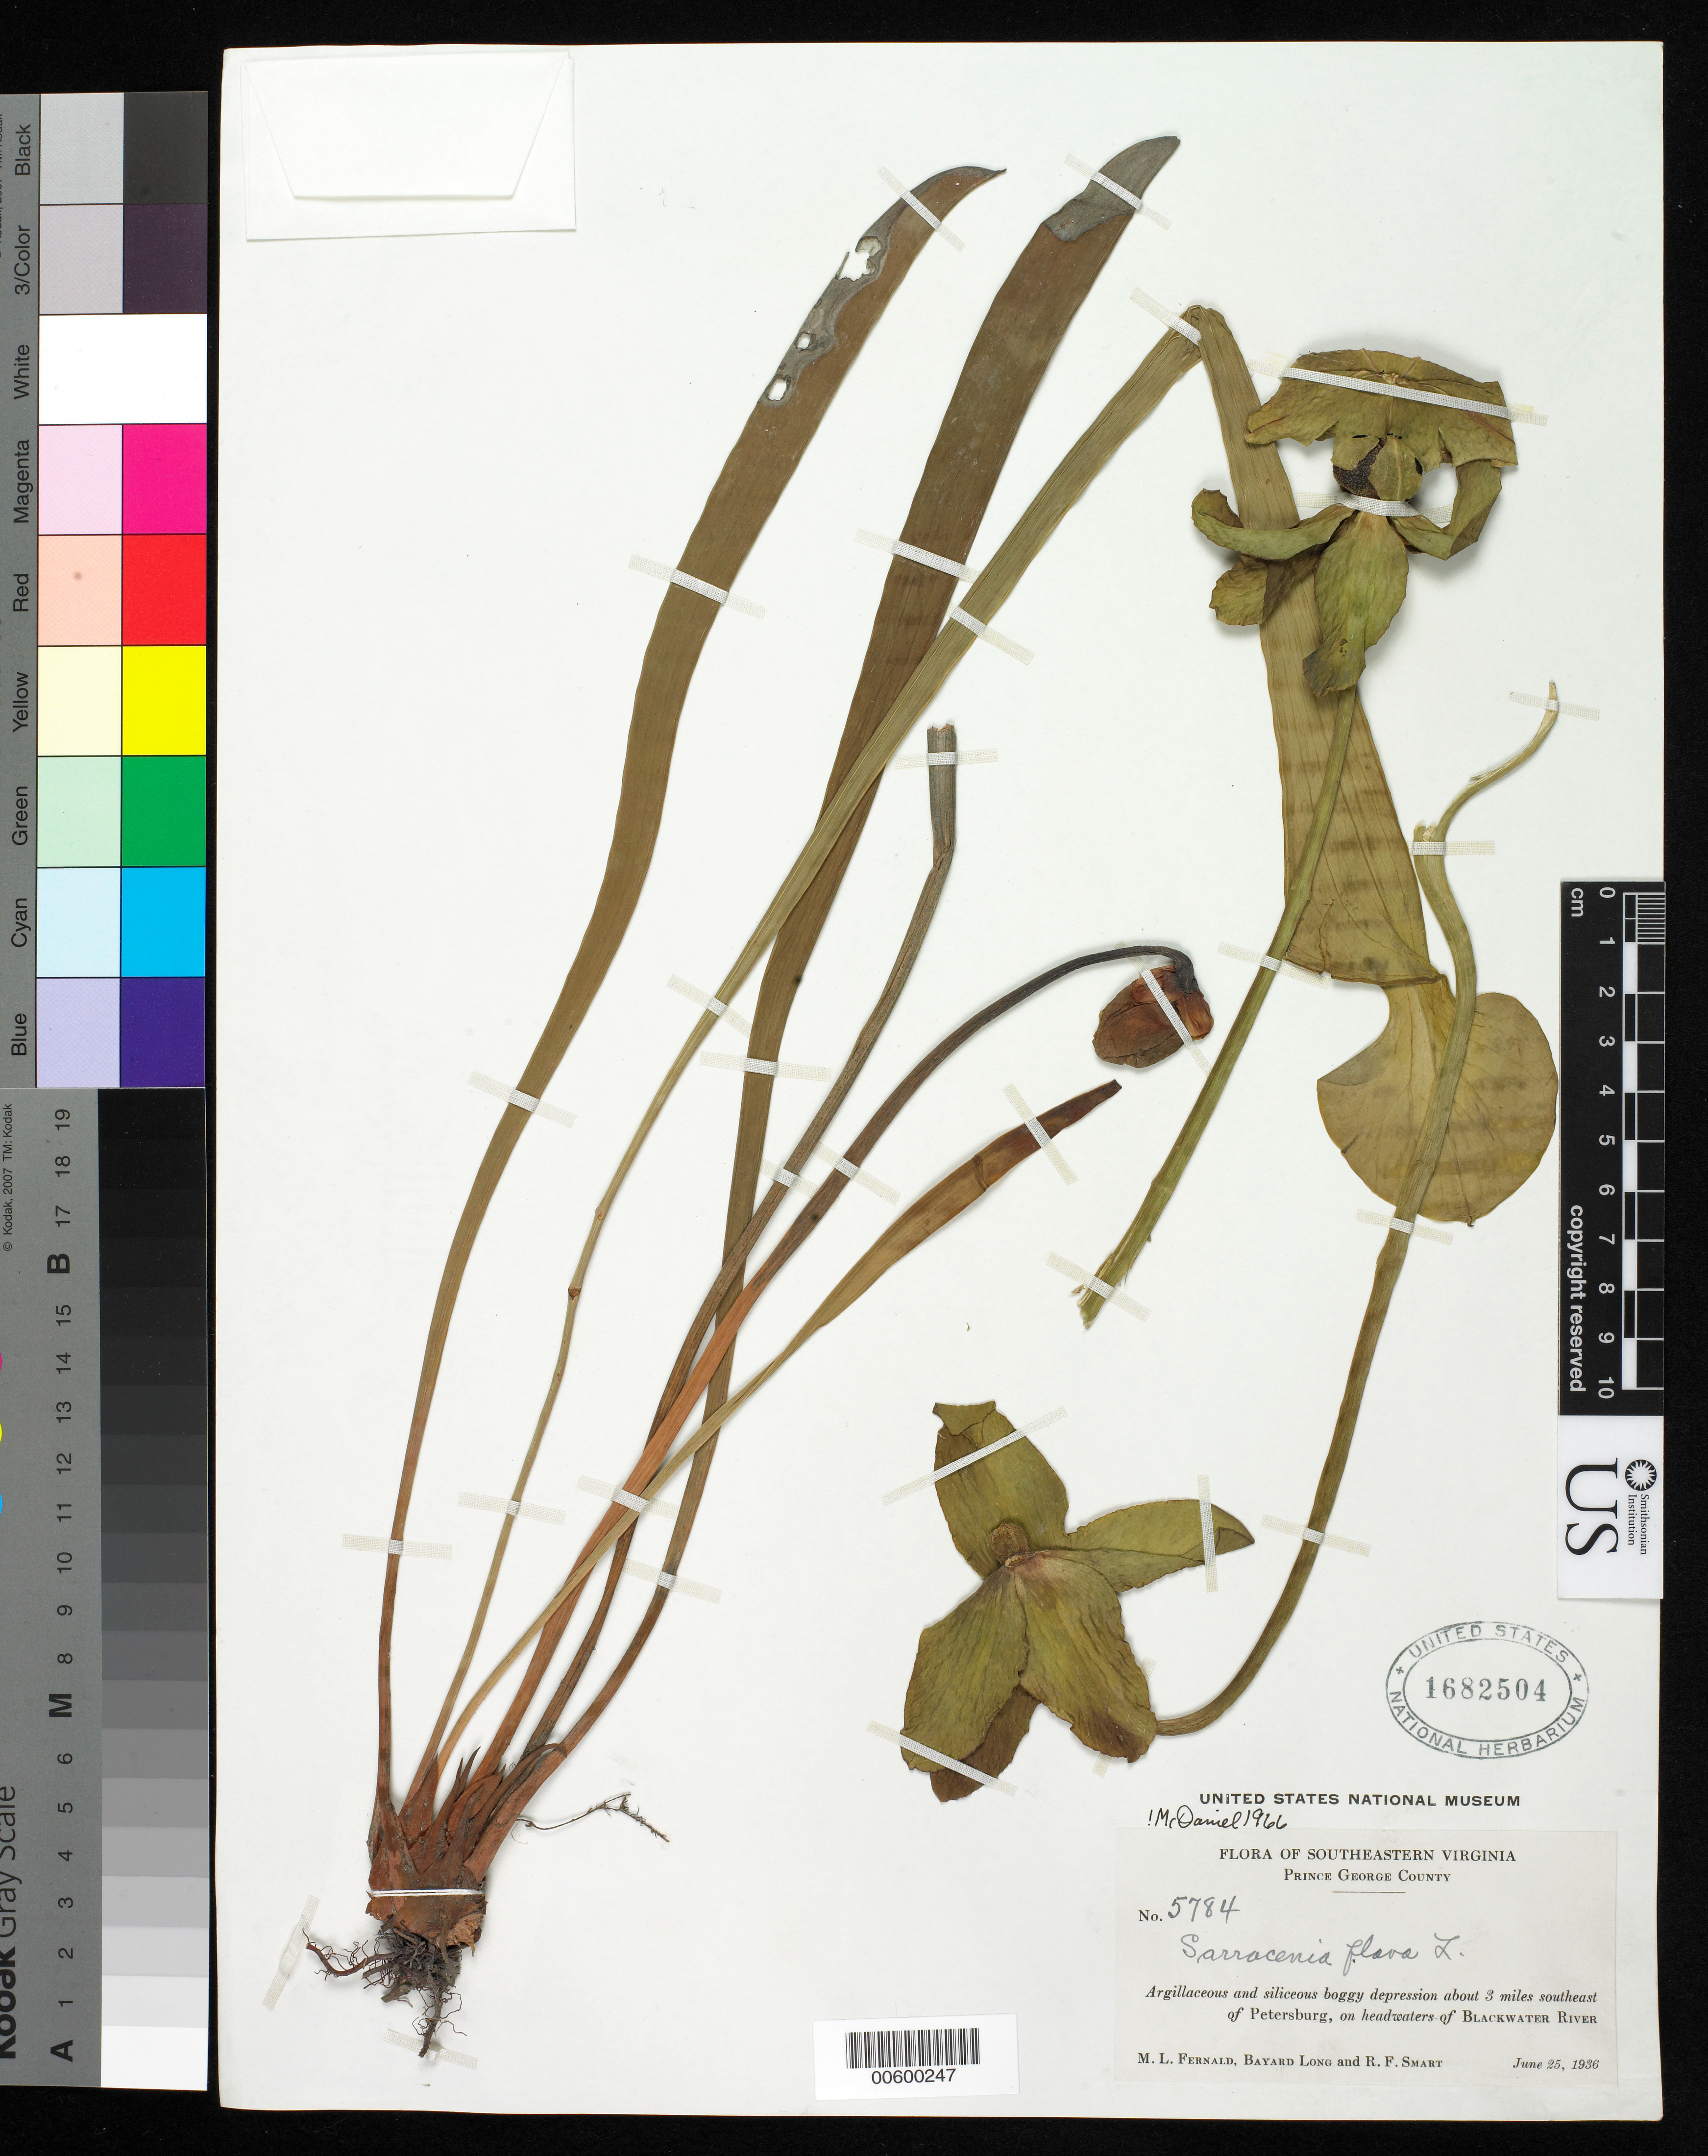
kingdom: Plantae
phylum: Tracheophyta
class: Magnoliopsida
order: Ericales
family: Sarraceniaceae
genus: Sarracenia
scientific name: Sarracenia flava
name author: L.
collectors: M. L. Fernald, B. Long & R. Smart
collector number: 5784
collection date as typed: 25 Jun 1936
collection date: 1936-06-25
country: United States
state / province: Virginia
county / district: Prince George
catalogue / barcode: US 1682504